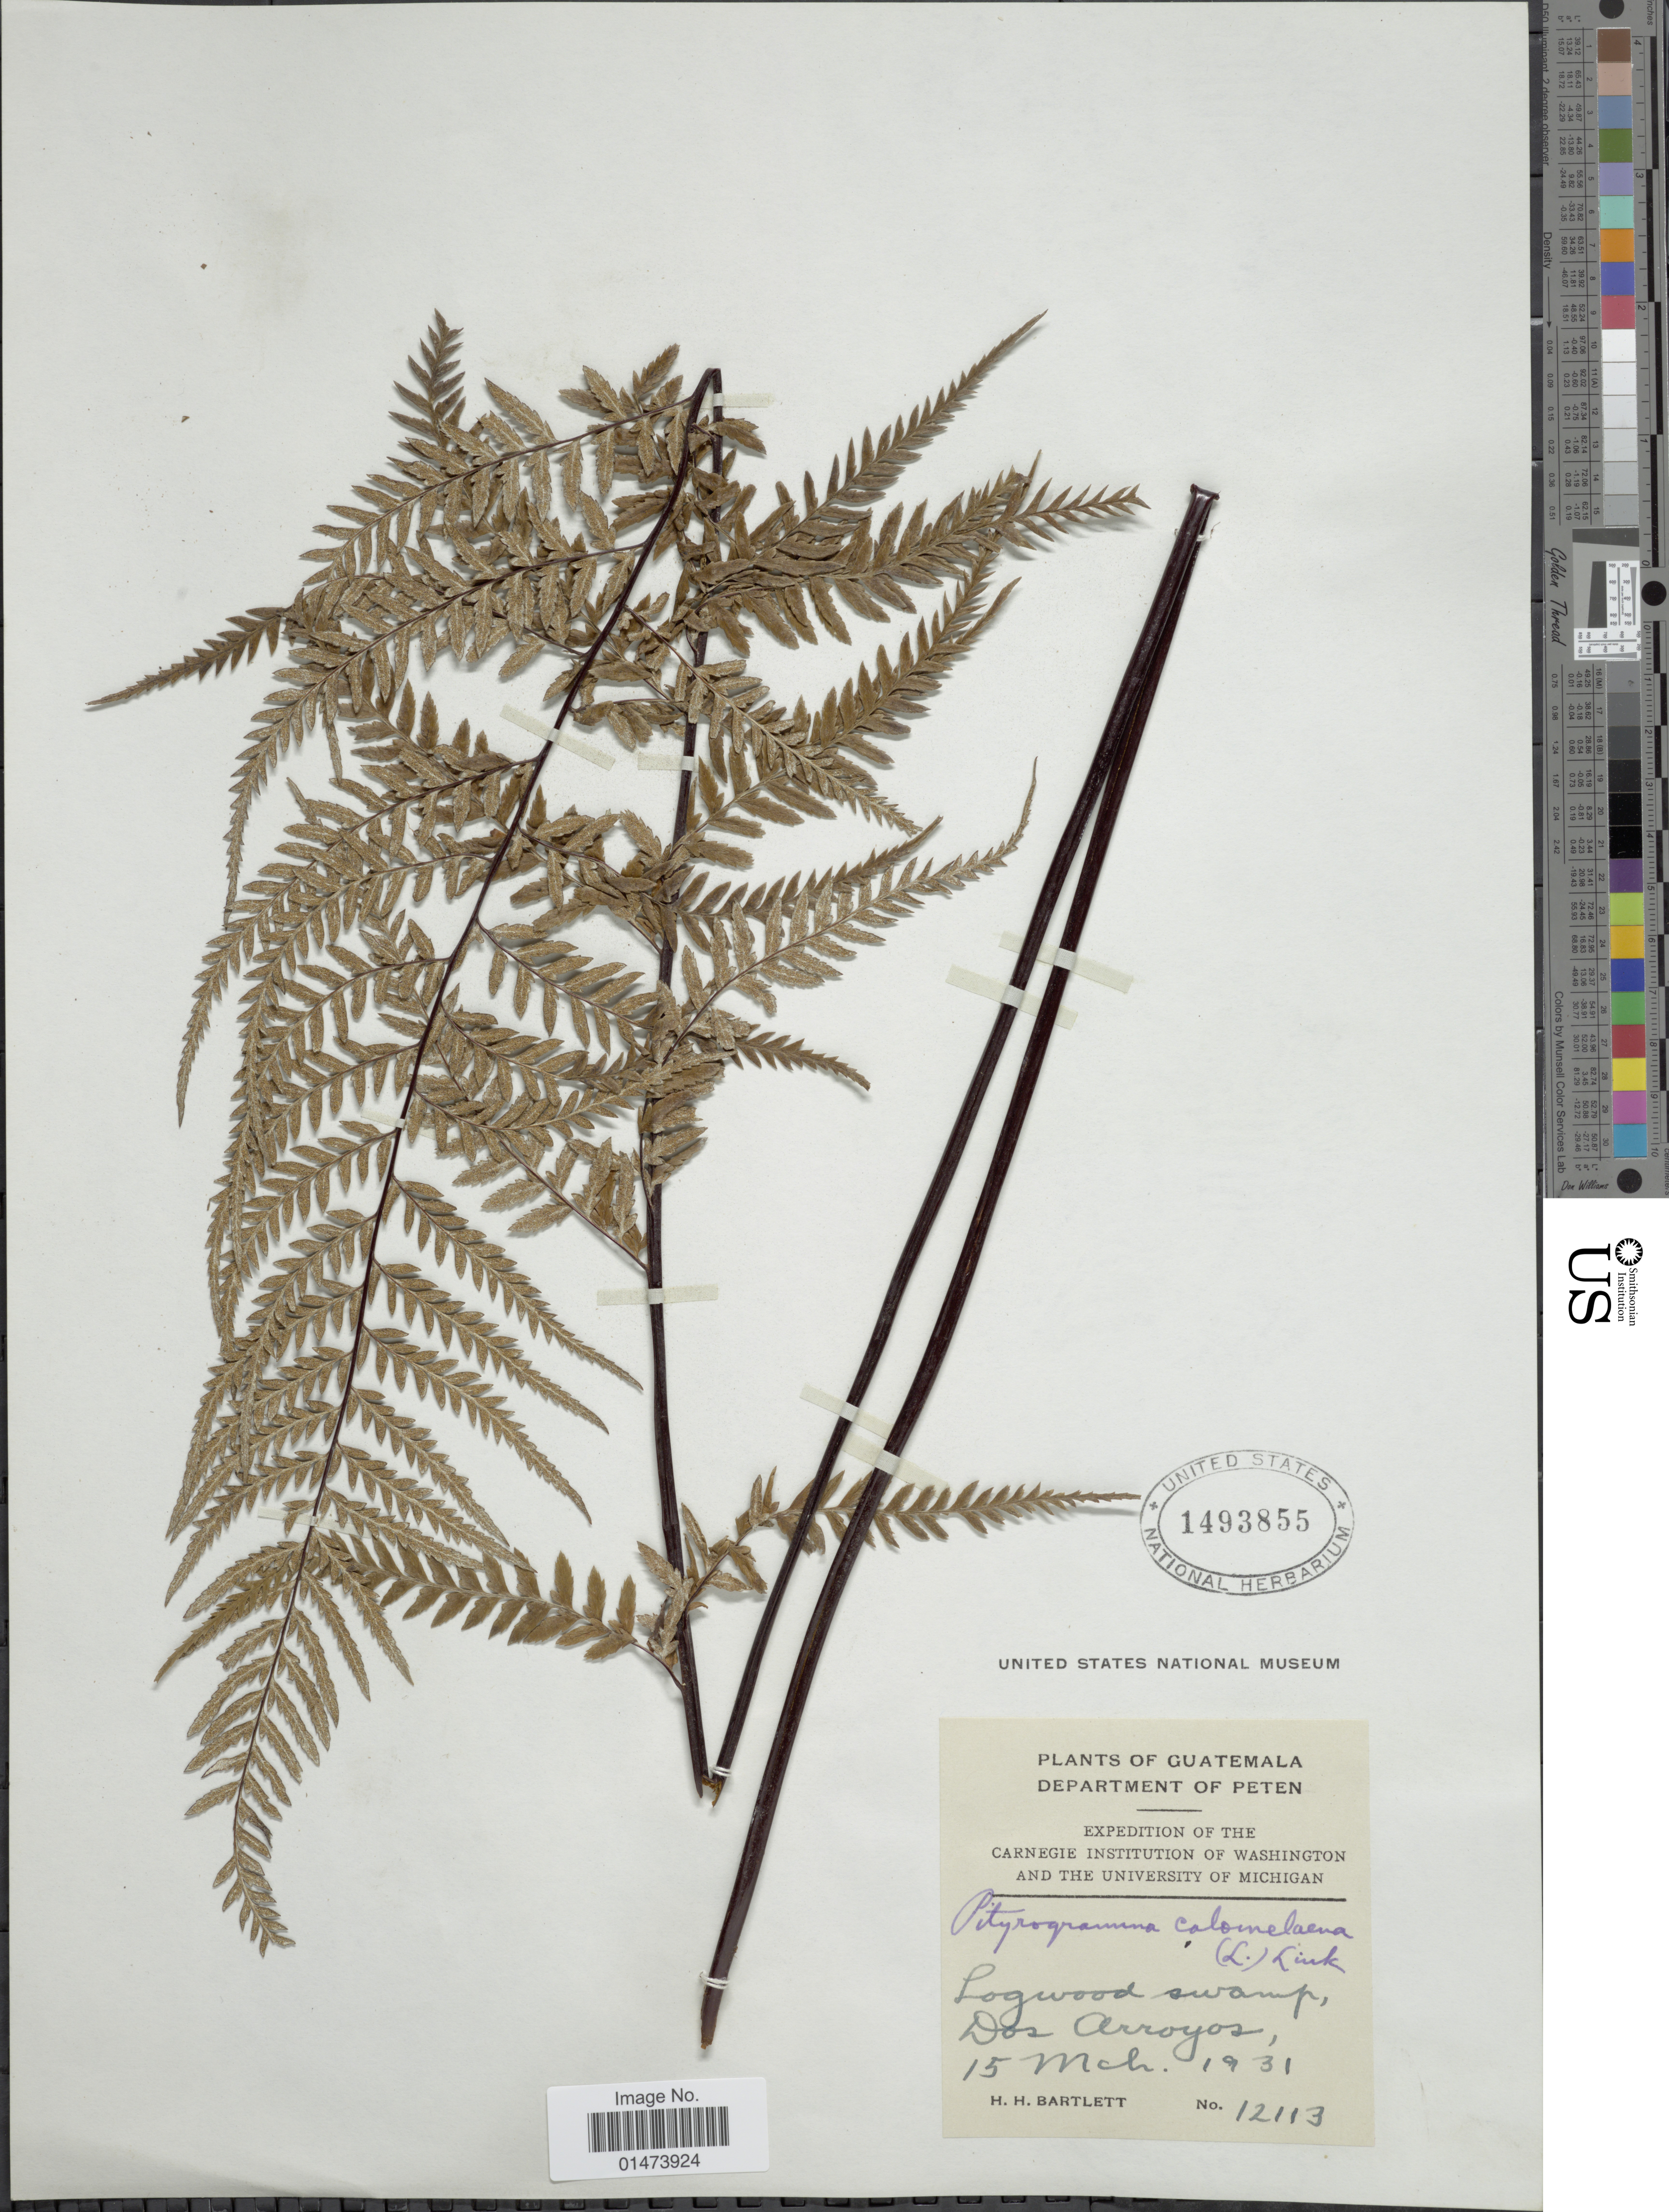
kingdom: Plantae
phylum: Tracheophyta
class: Polypodiopsida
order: Polypodiales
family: Pteridaceae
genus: Pityrogramma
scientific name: Pityrogramma calomelanos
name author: (L.) Link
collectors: H. H. Bartlett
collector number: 12113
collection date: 1931-03-15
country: Guatemala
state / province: El Petén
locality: Logwood Swamp, Dos Arroyos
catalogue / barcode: US 1493855